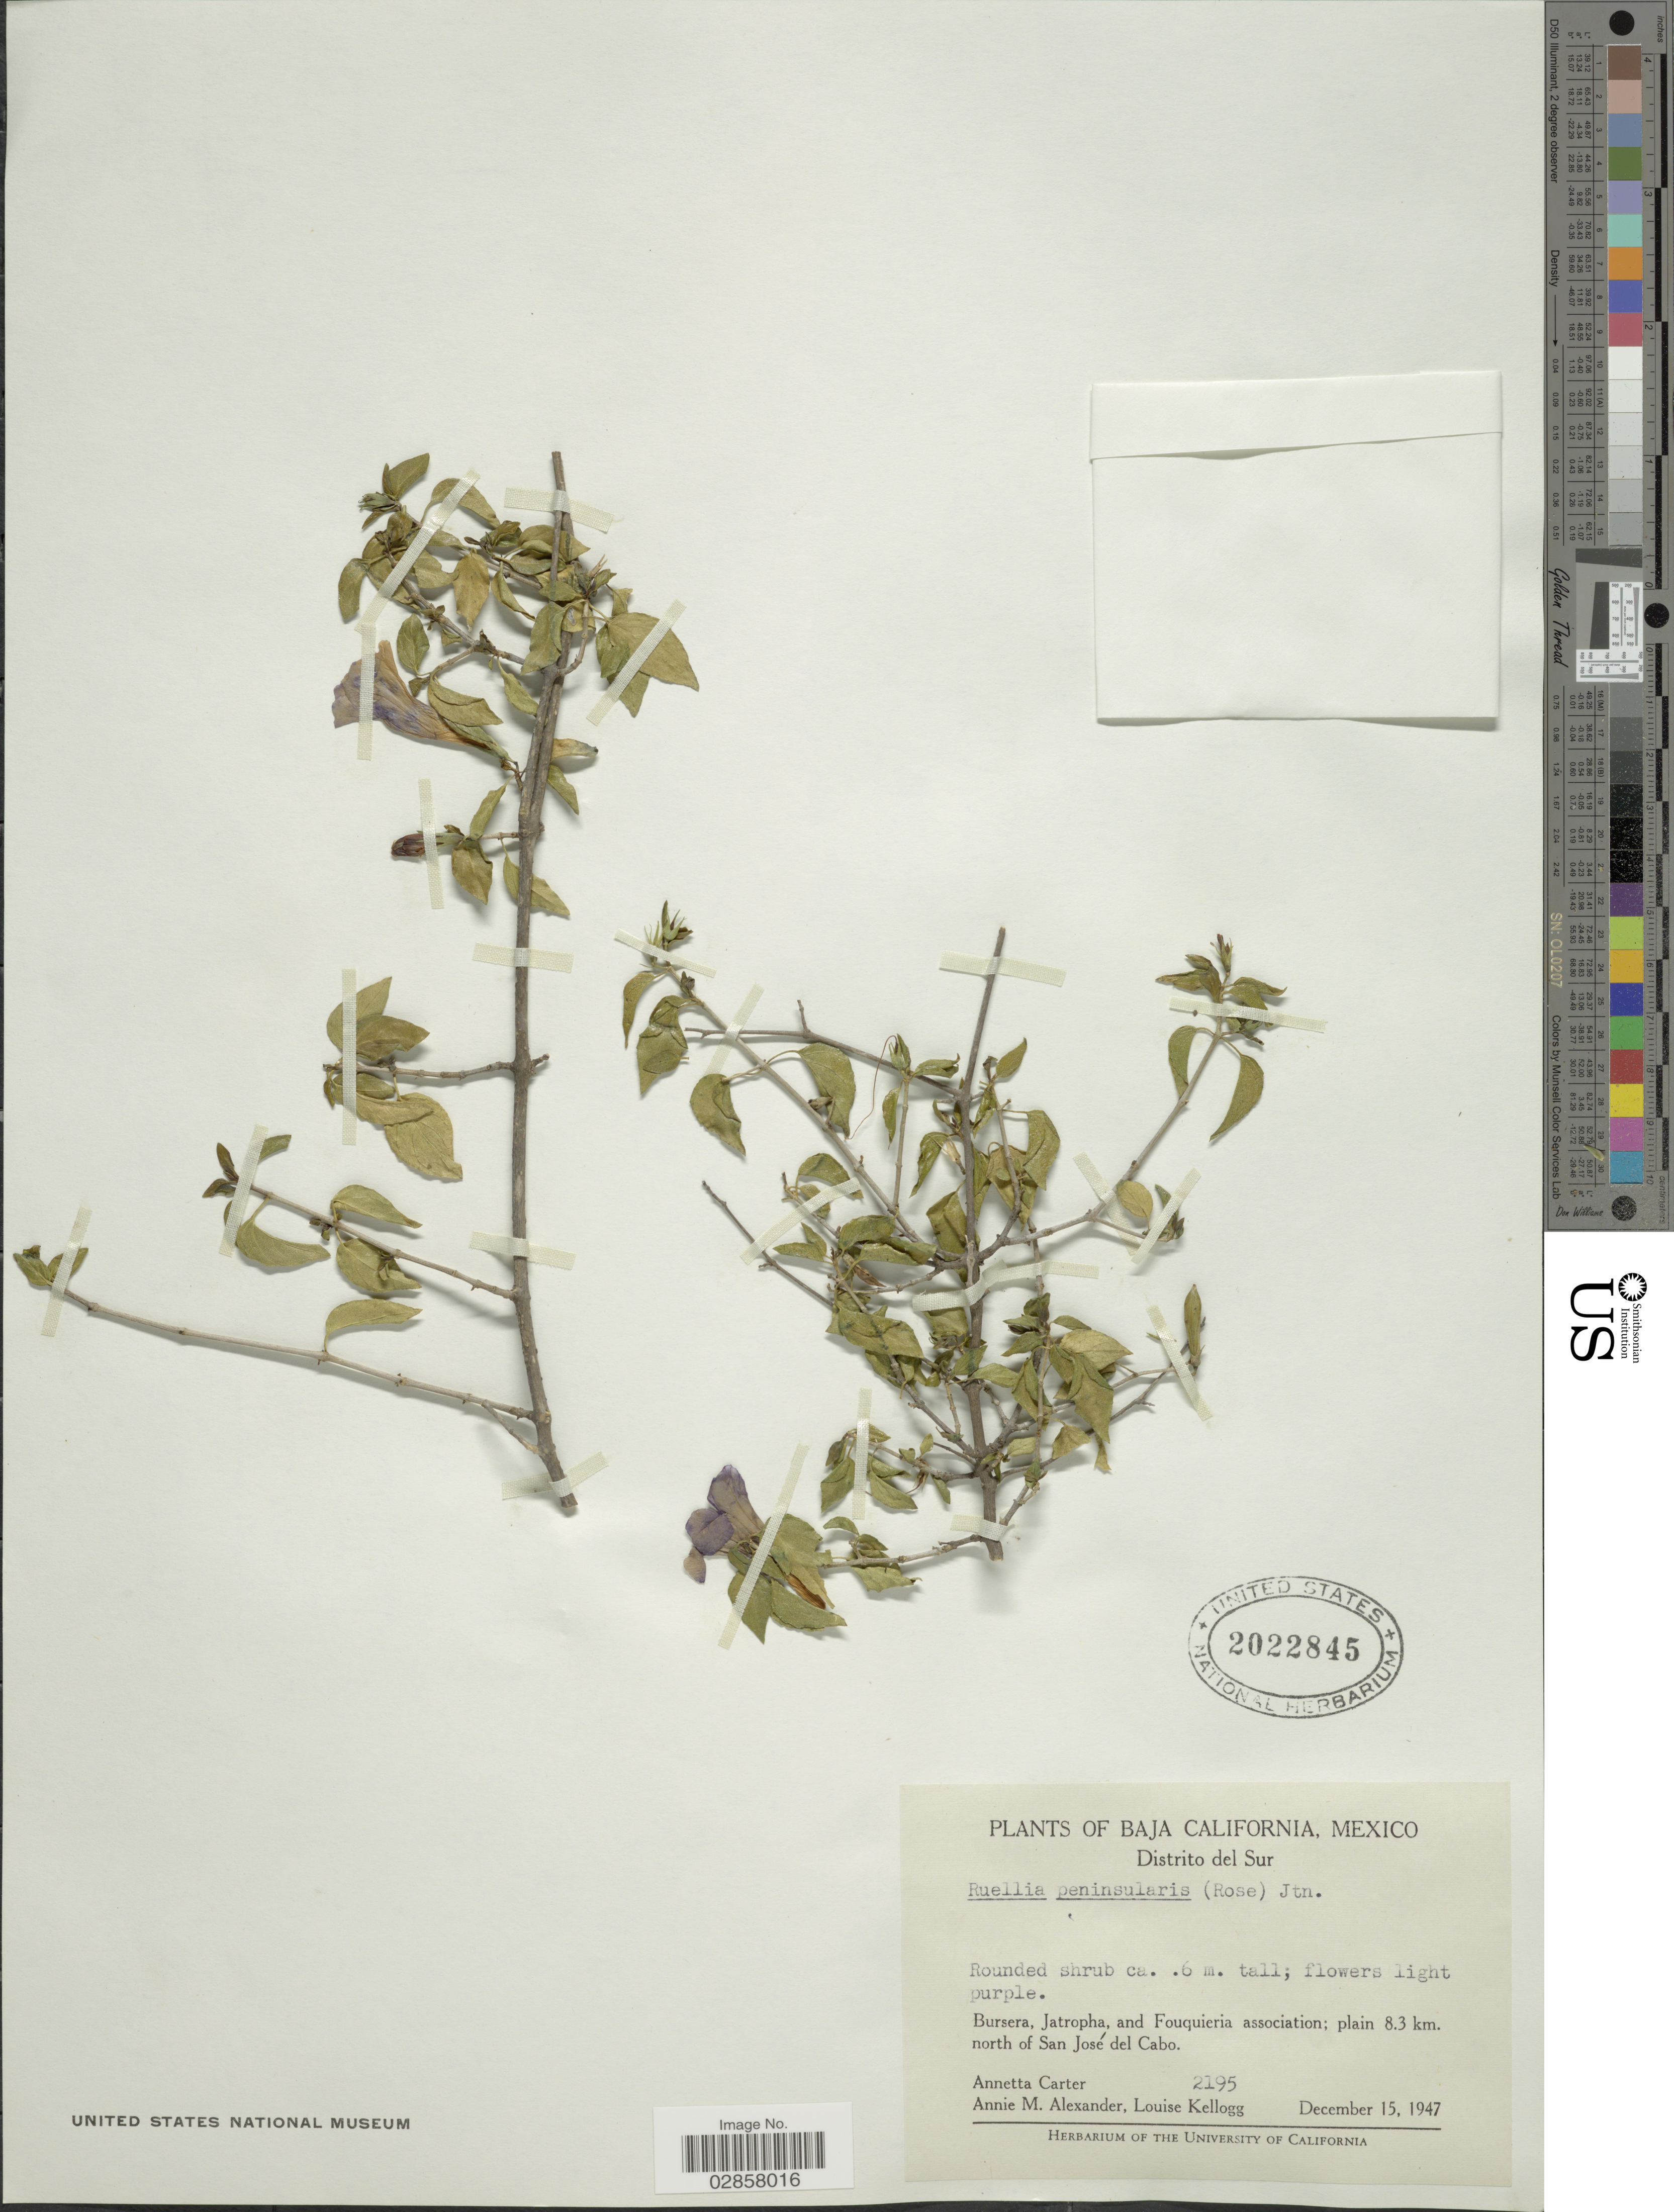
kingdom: Plantae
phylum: Tracheophyta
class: Magnoliopsida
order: Lamiales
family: Acanthaceae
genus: Ruellia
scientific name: Ruellia peninsularis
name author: I.M. Johnst.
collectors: A. Carter, A. M. Alexander & L. Kellog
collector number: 2195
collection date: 1947-12-15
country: Mexico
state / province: Baja California Sur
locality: Distrito del Sur, plain 8.3 km. north of San José del Cabo.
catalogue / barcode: US 2022845